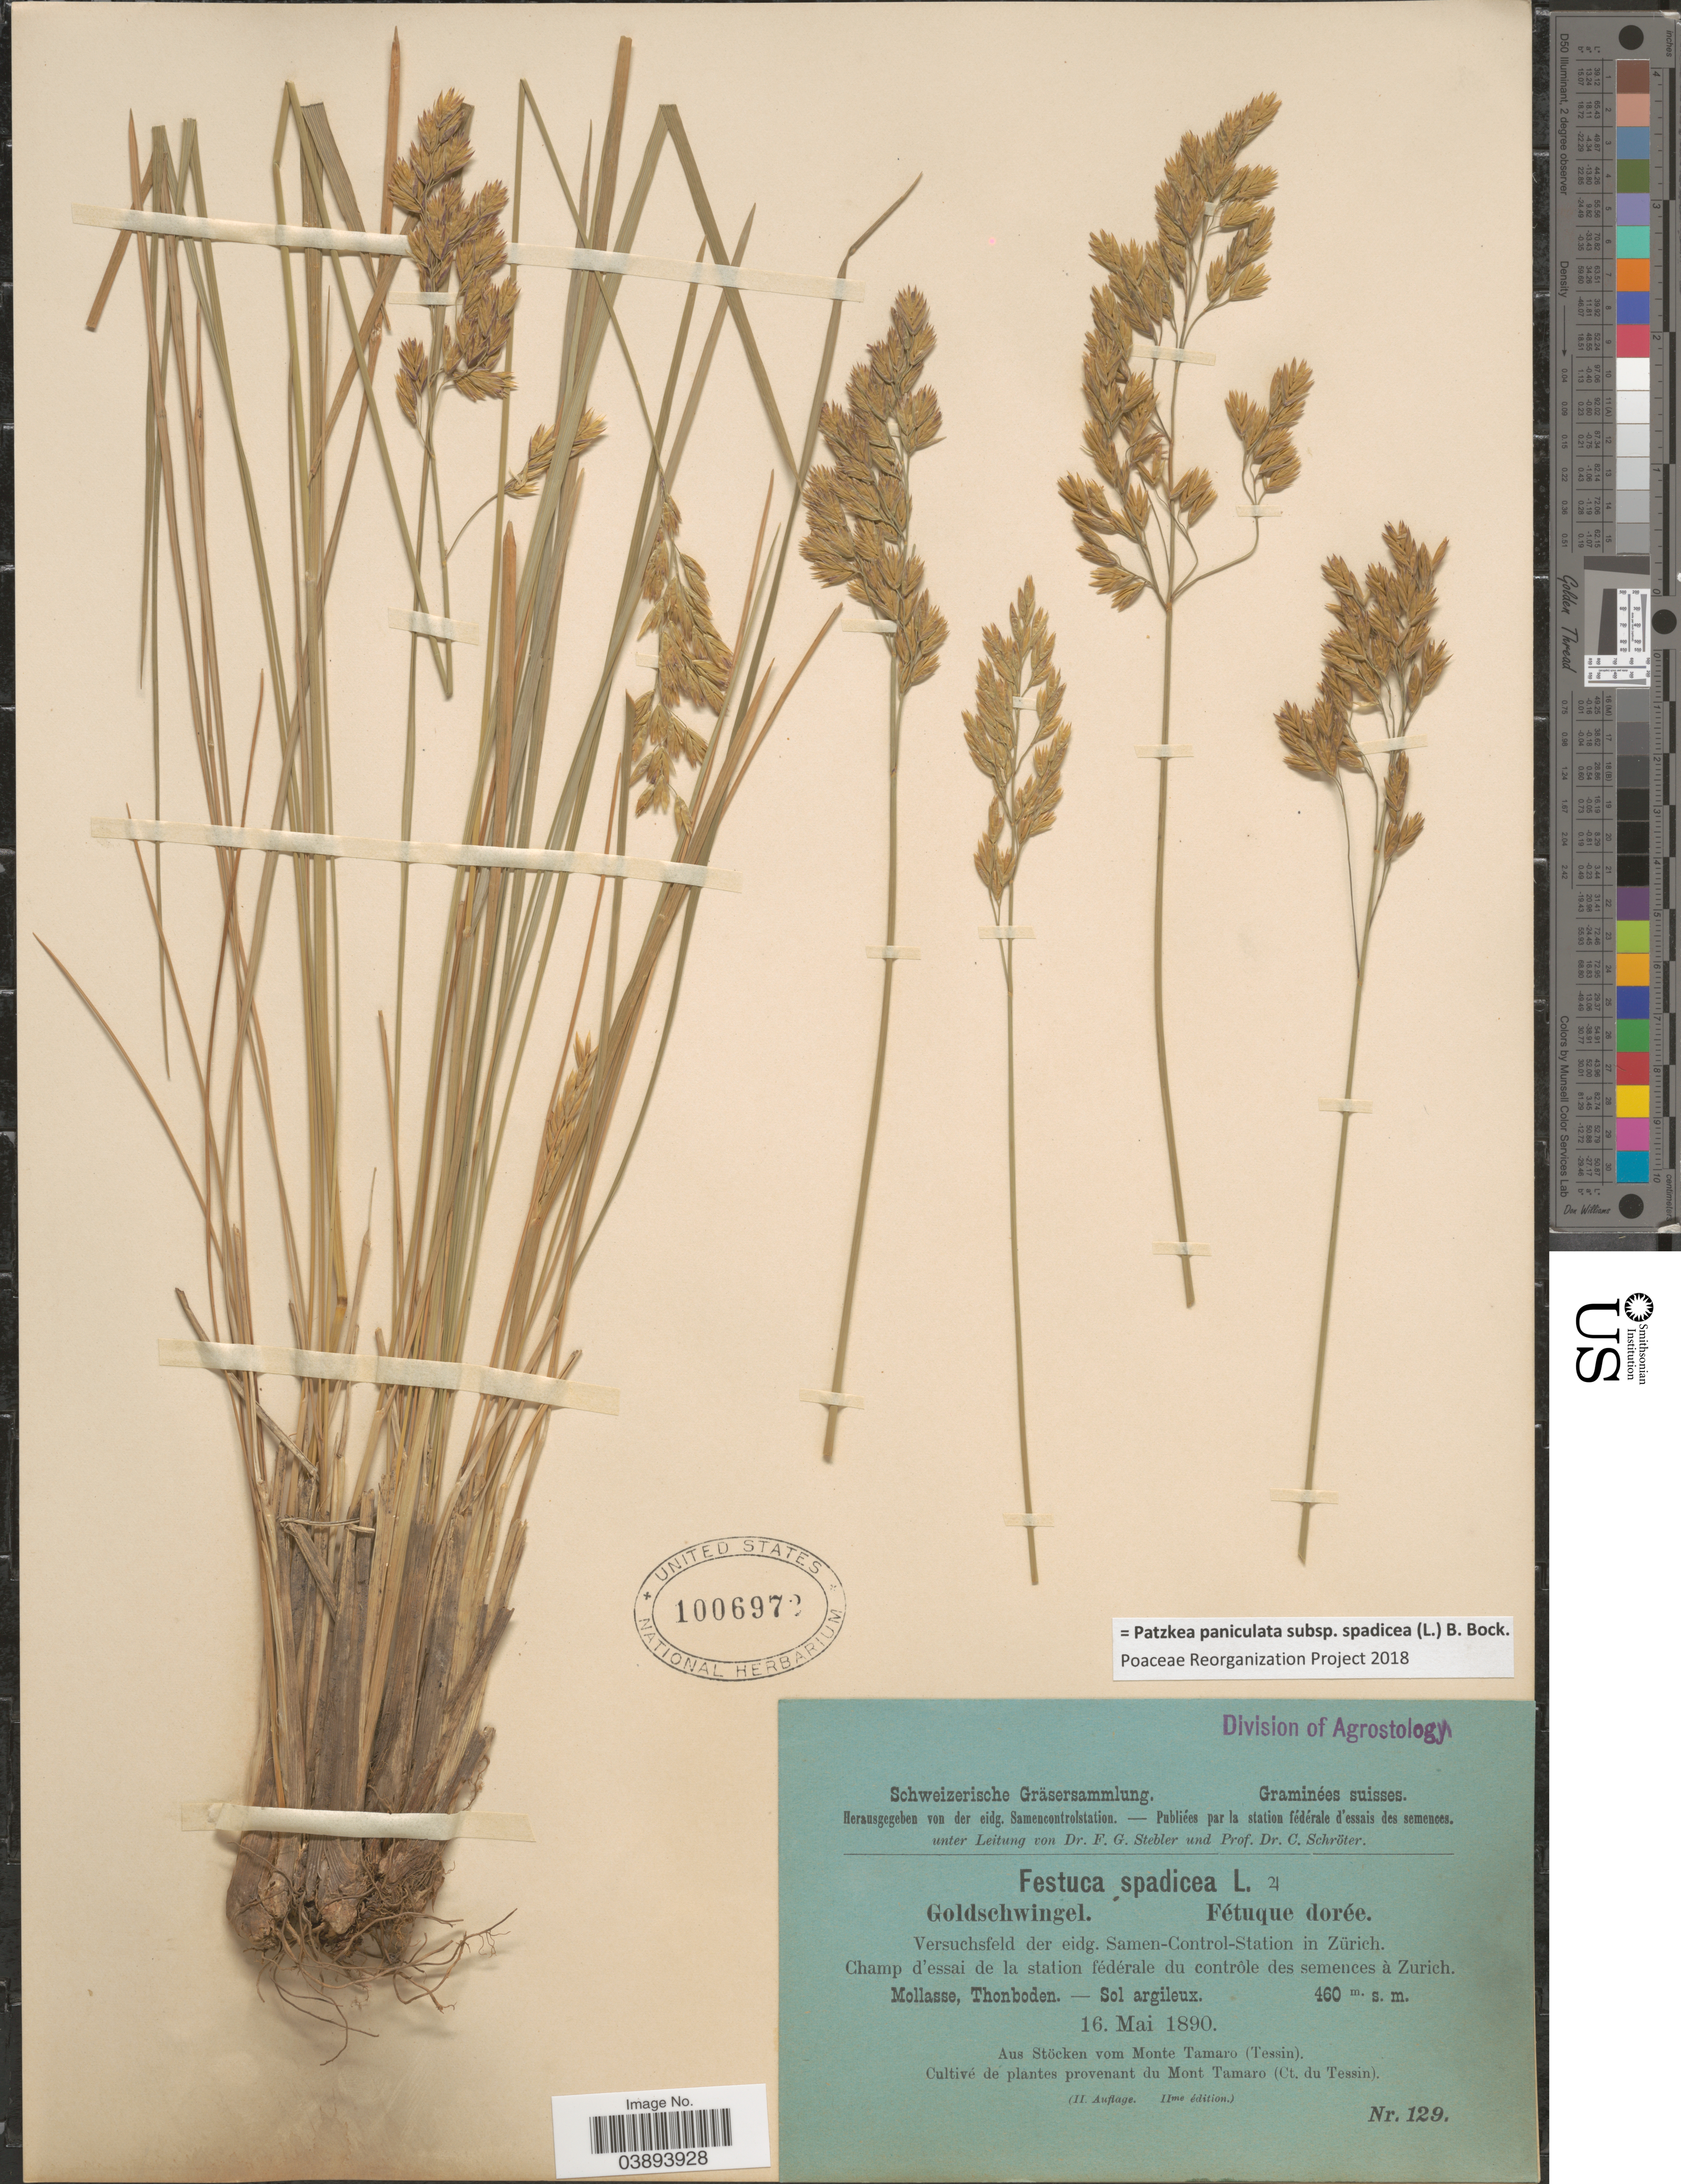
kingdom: Plantae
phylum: Tracheophyta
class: Liliopsida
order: Poales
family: Poaceae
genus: Patzkea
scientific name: Patzkea paniculata subsp. spadicea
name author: (L.) G. H. Loos & B. Bock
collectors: Stebler, F.G. & Schröter, C.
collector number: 129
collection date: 1890-05-16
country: Switzerland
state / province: Zurich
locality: Suisses. Versuchsfeld der eidg. Samen-Control-Station in Zürich. Champ d'essai de la station fédérale du contrôle des semences à Zurich. Aus Stöcken vom Monte Tamaro (Tessin). Cultivé de plantes provenant du Mont Tamaro (Ct. du Tessin).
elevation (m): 460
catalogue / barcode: US 1006972